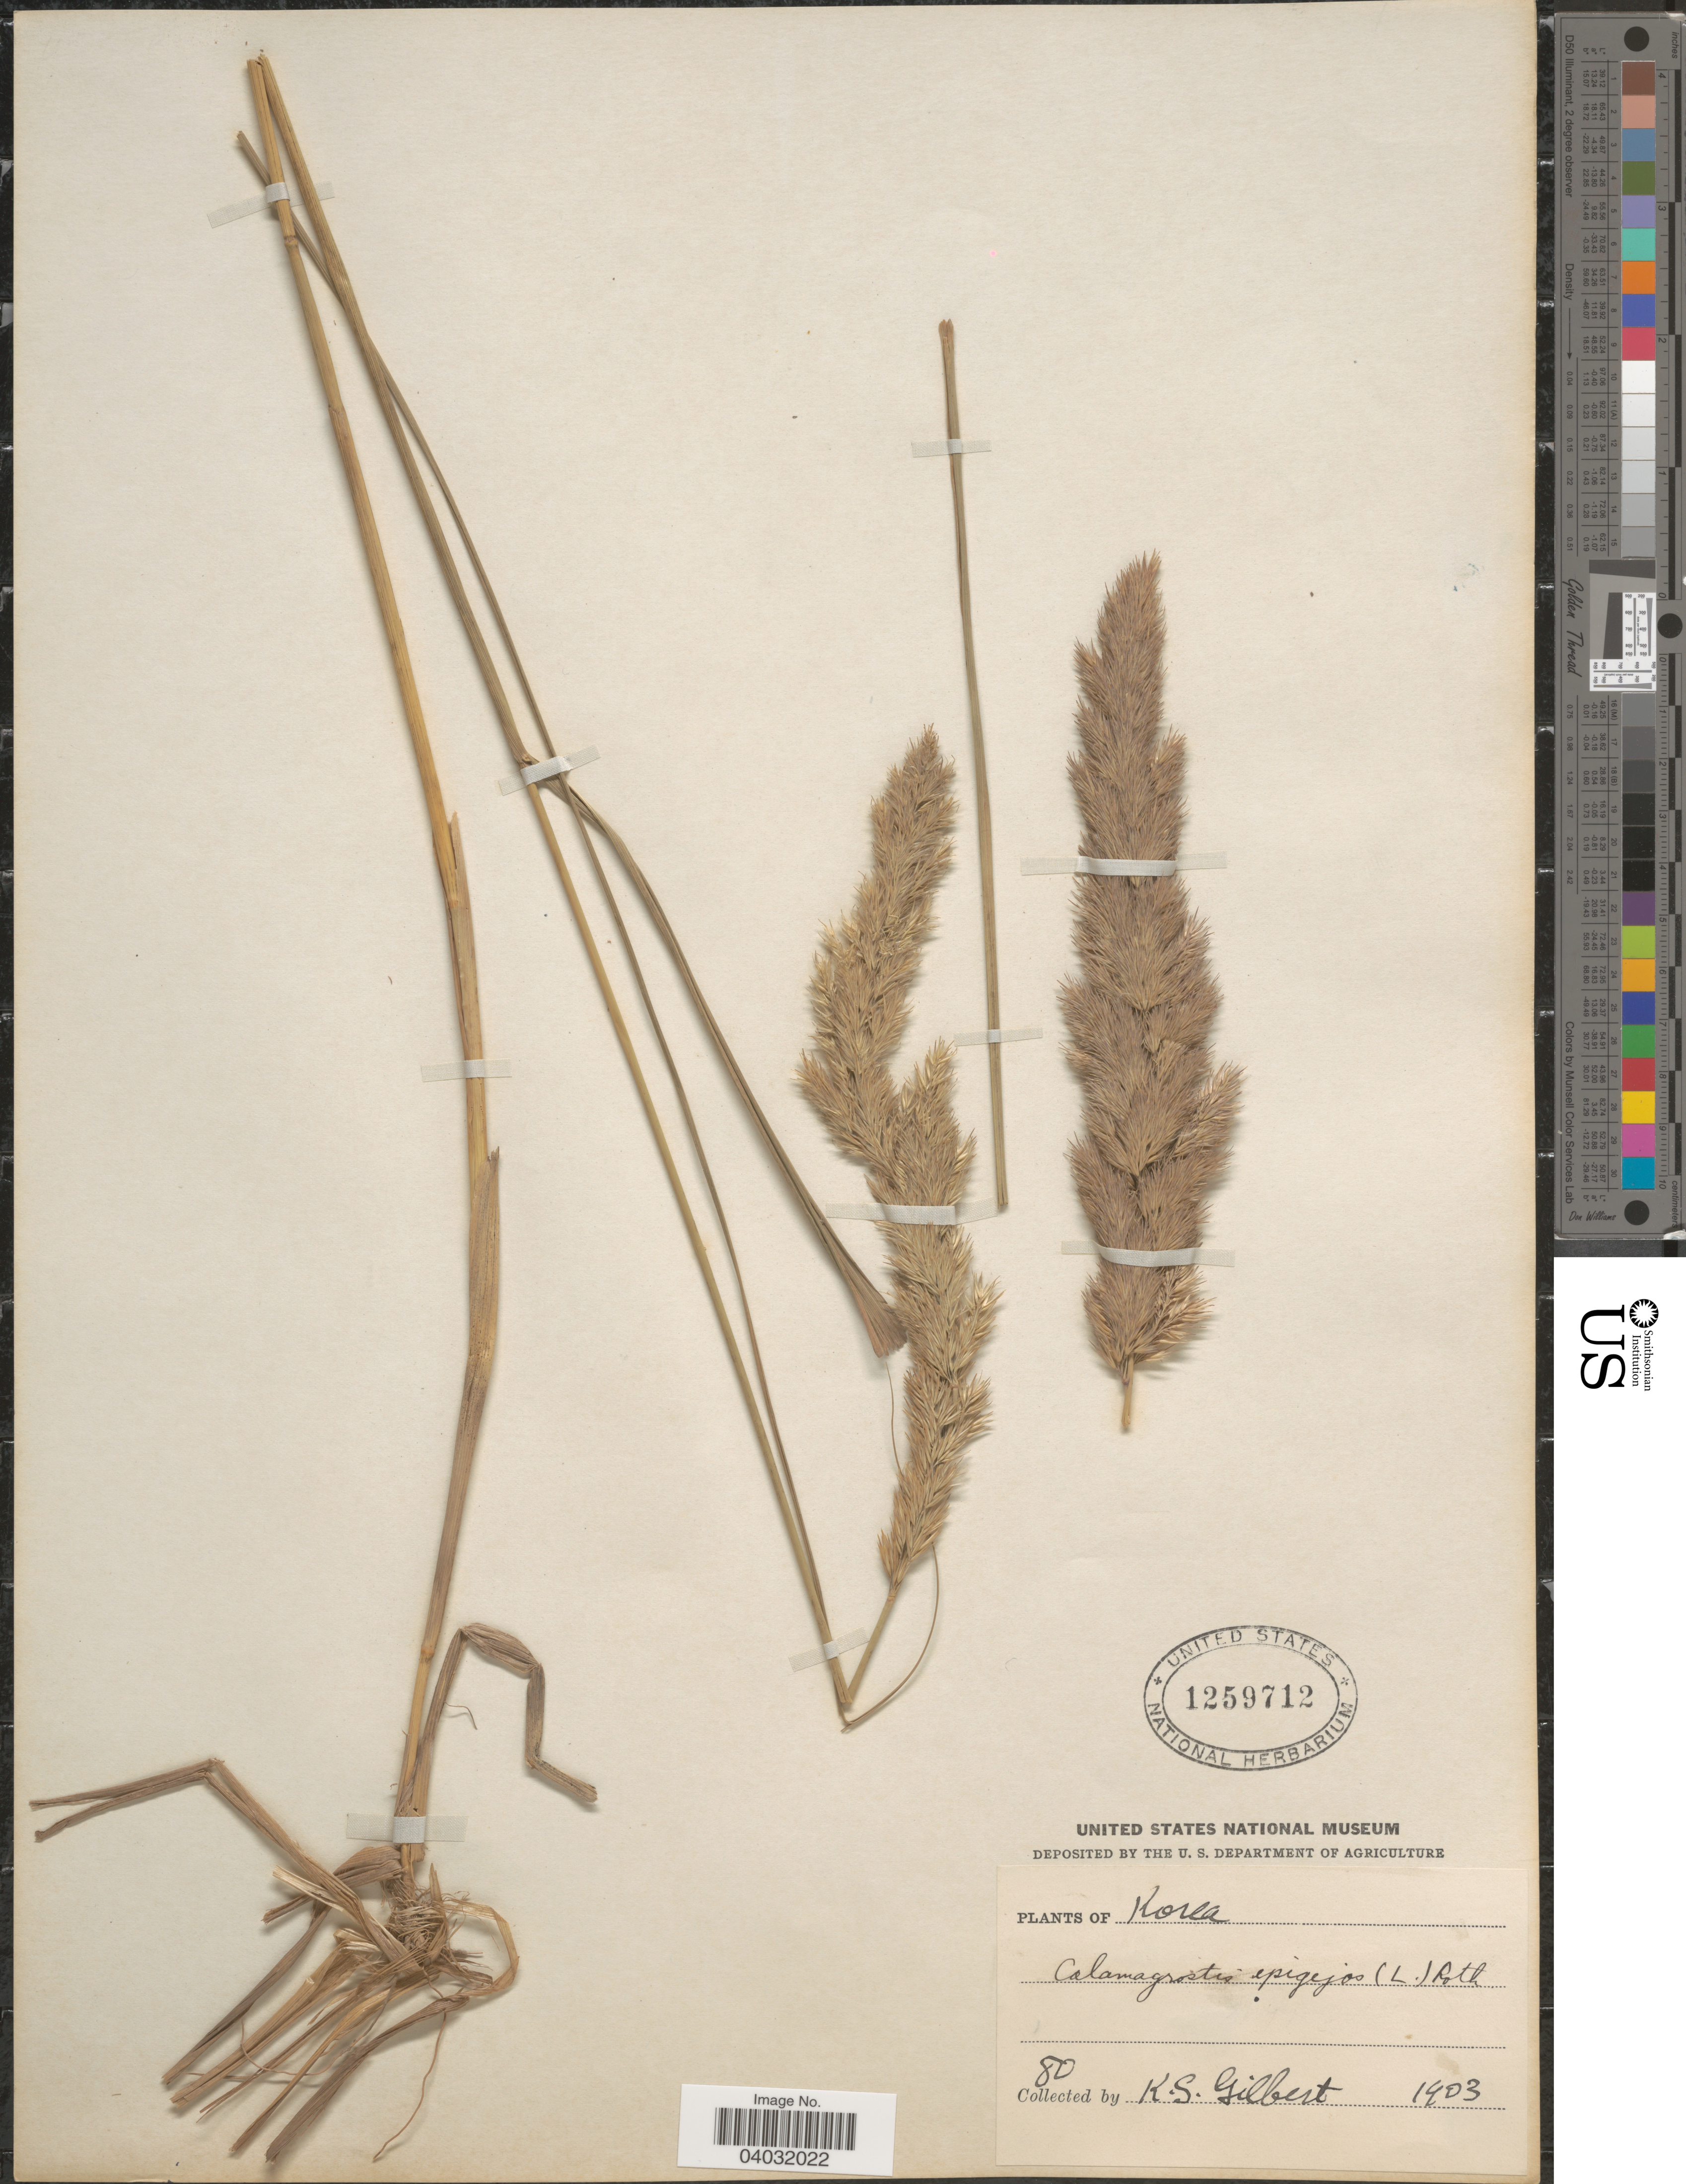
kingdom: Plantae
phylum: Tracheophyta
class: Liliopsida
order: Poales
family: Poaceae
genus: Calamagrostis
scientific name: Calamagrostis epigeios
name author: (L.) Roth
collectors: K. Gilbert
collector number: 80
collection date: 1903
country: North Korea / South Korea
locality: Korea.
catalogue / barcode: US 1259712